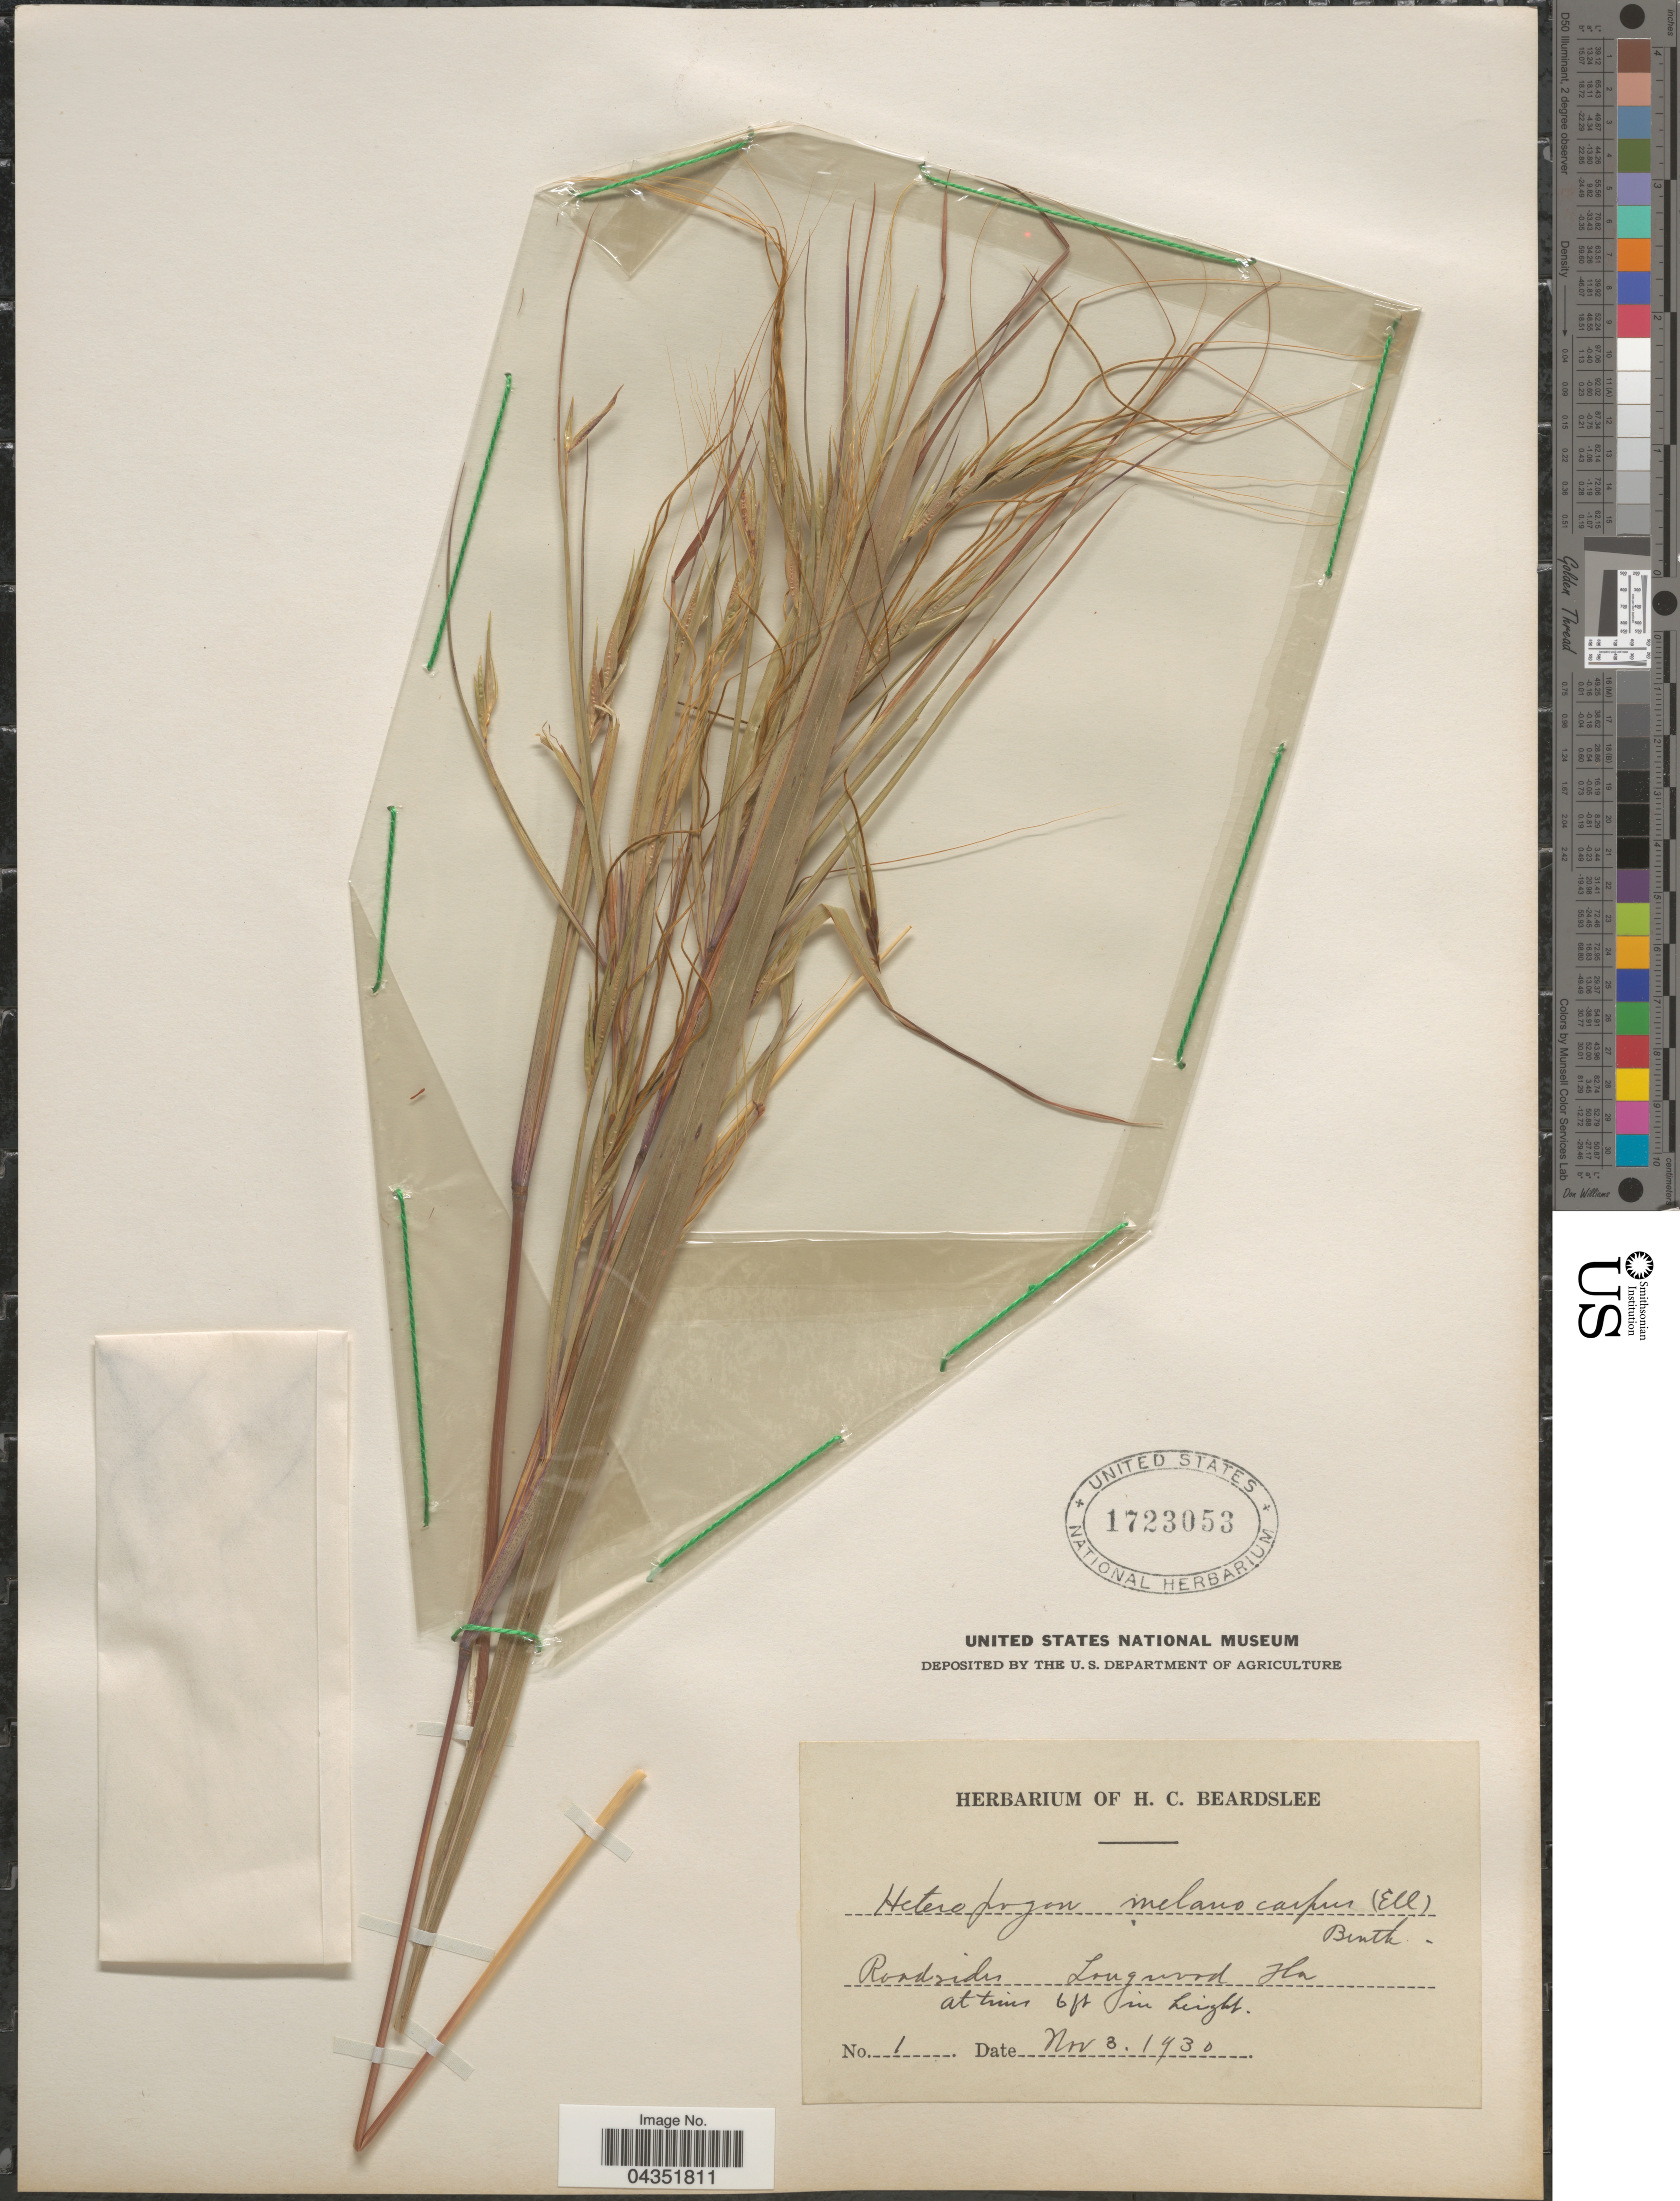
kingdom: Plantae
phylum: Tracheophyta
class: Liliopsida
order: Poales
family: Poaceae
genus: Heteropogon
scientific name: Heteropogon melanocarpus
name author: (Elliott) Benth.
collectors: ex herb. H. C. Beardslee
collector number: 1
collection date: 1930-11-03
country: United States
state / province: Florida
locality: Roadsides Longwood Fla.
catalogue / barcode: US 1723053